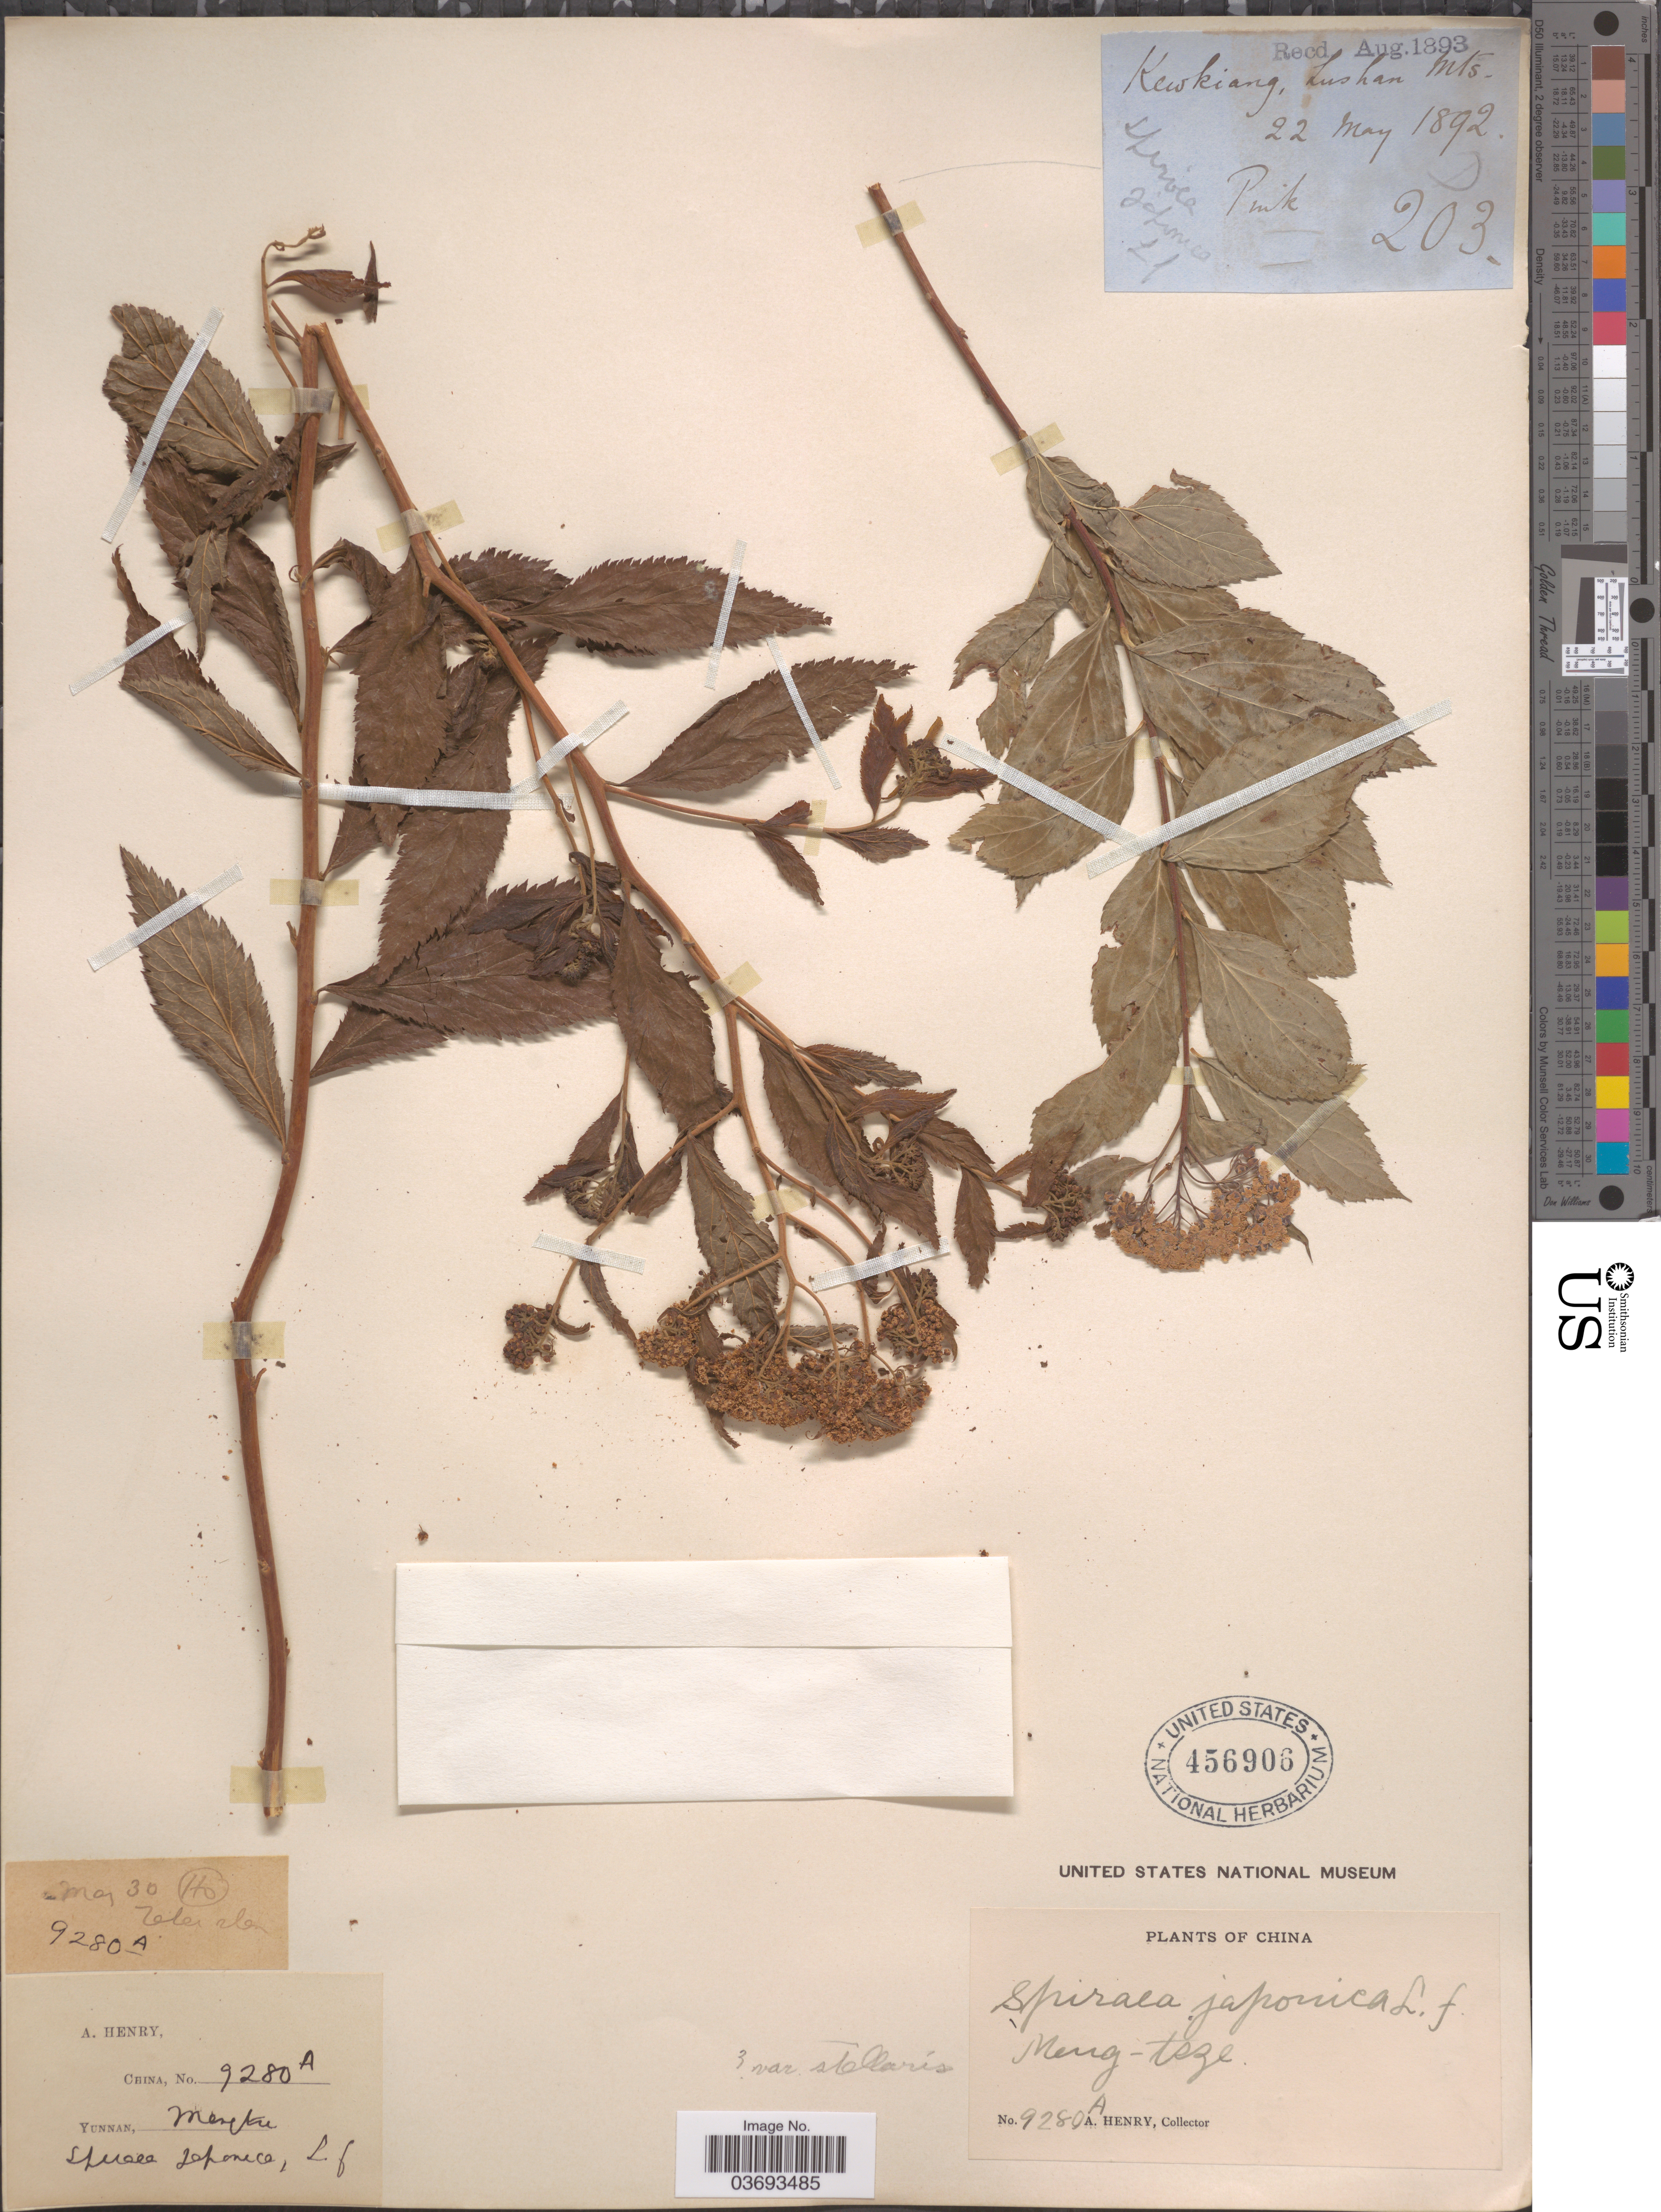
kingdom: Plantae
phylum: Tracheophyta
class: Magnoliopsida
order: Rosales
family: Rosaceae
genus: Spiraea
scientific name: Spiraea japonica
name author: L. f.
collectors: A. Henry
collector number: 9280 A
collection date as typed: Transcribed d/m/y: /5/30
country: China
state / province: Yunnan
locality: Meng-tsze.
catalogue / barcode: US 456906